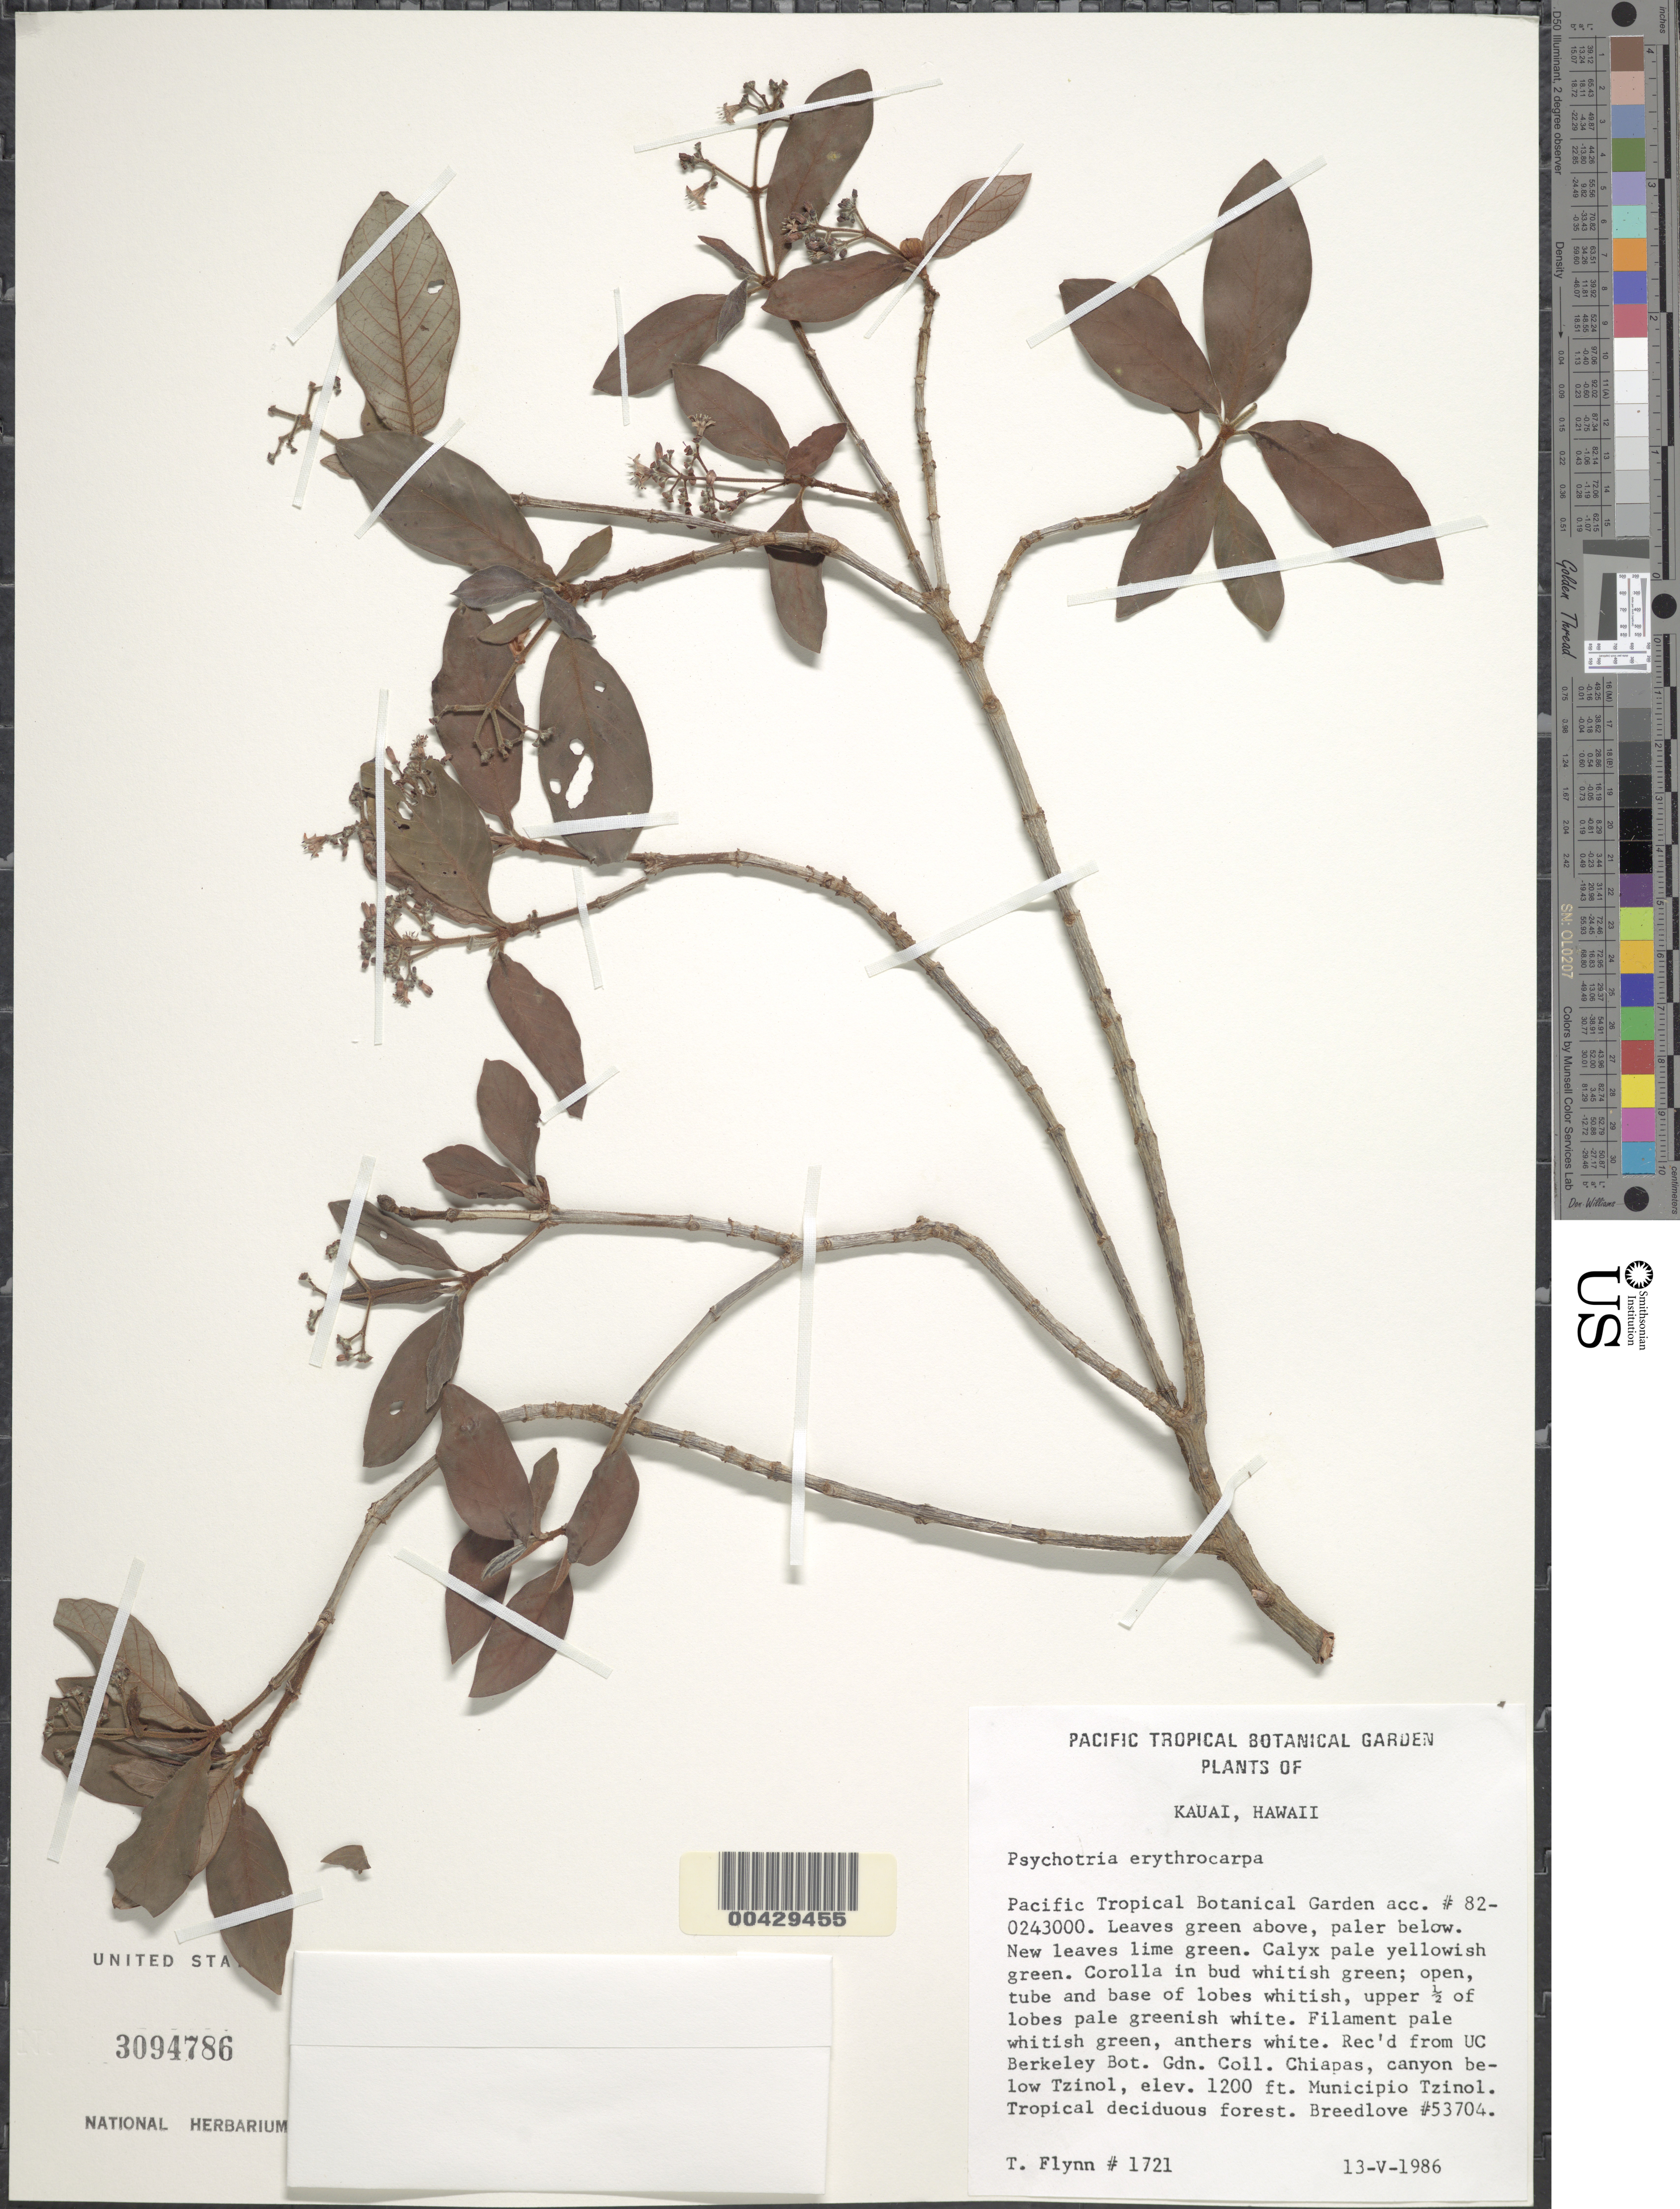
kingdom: Plantae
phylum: Tracheophyta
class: Magnoliopsida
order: Gentianales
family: Rubiaceae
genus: Psychotria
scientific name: Psychotria erythrocarpa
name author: Schltdl.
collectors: T. W. Flynn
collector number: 1721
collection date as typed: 1900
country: United States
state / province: Hawaii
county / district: Kauai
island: Kaua'i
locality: Chiapas, canyon below Tzinol, Municipio Tzinol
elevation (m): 366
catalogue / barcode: US 3094786